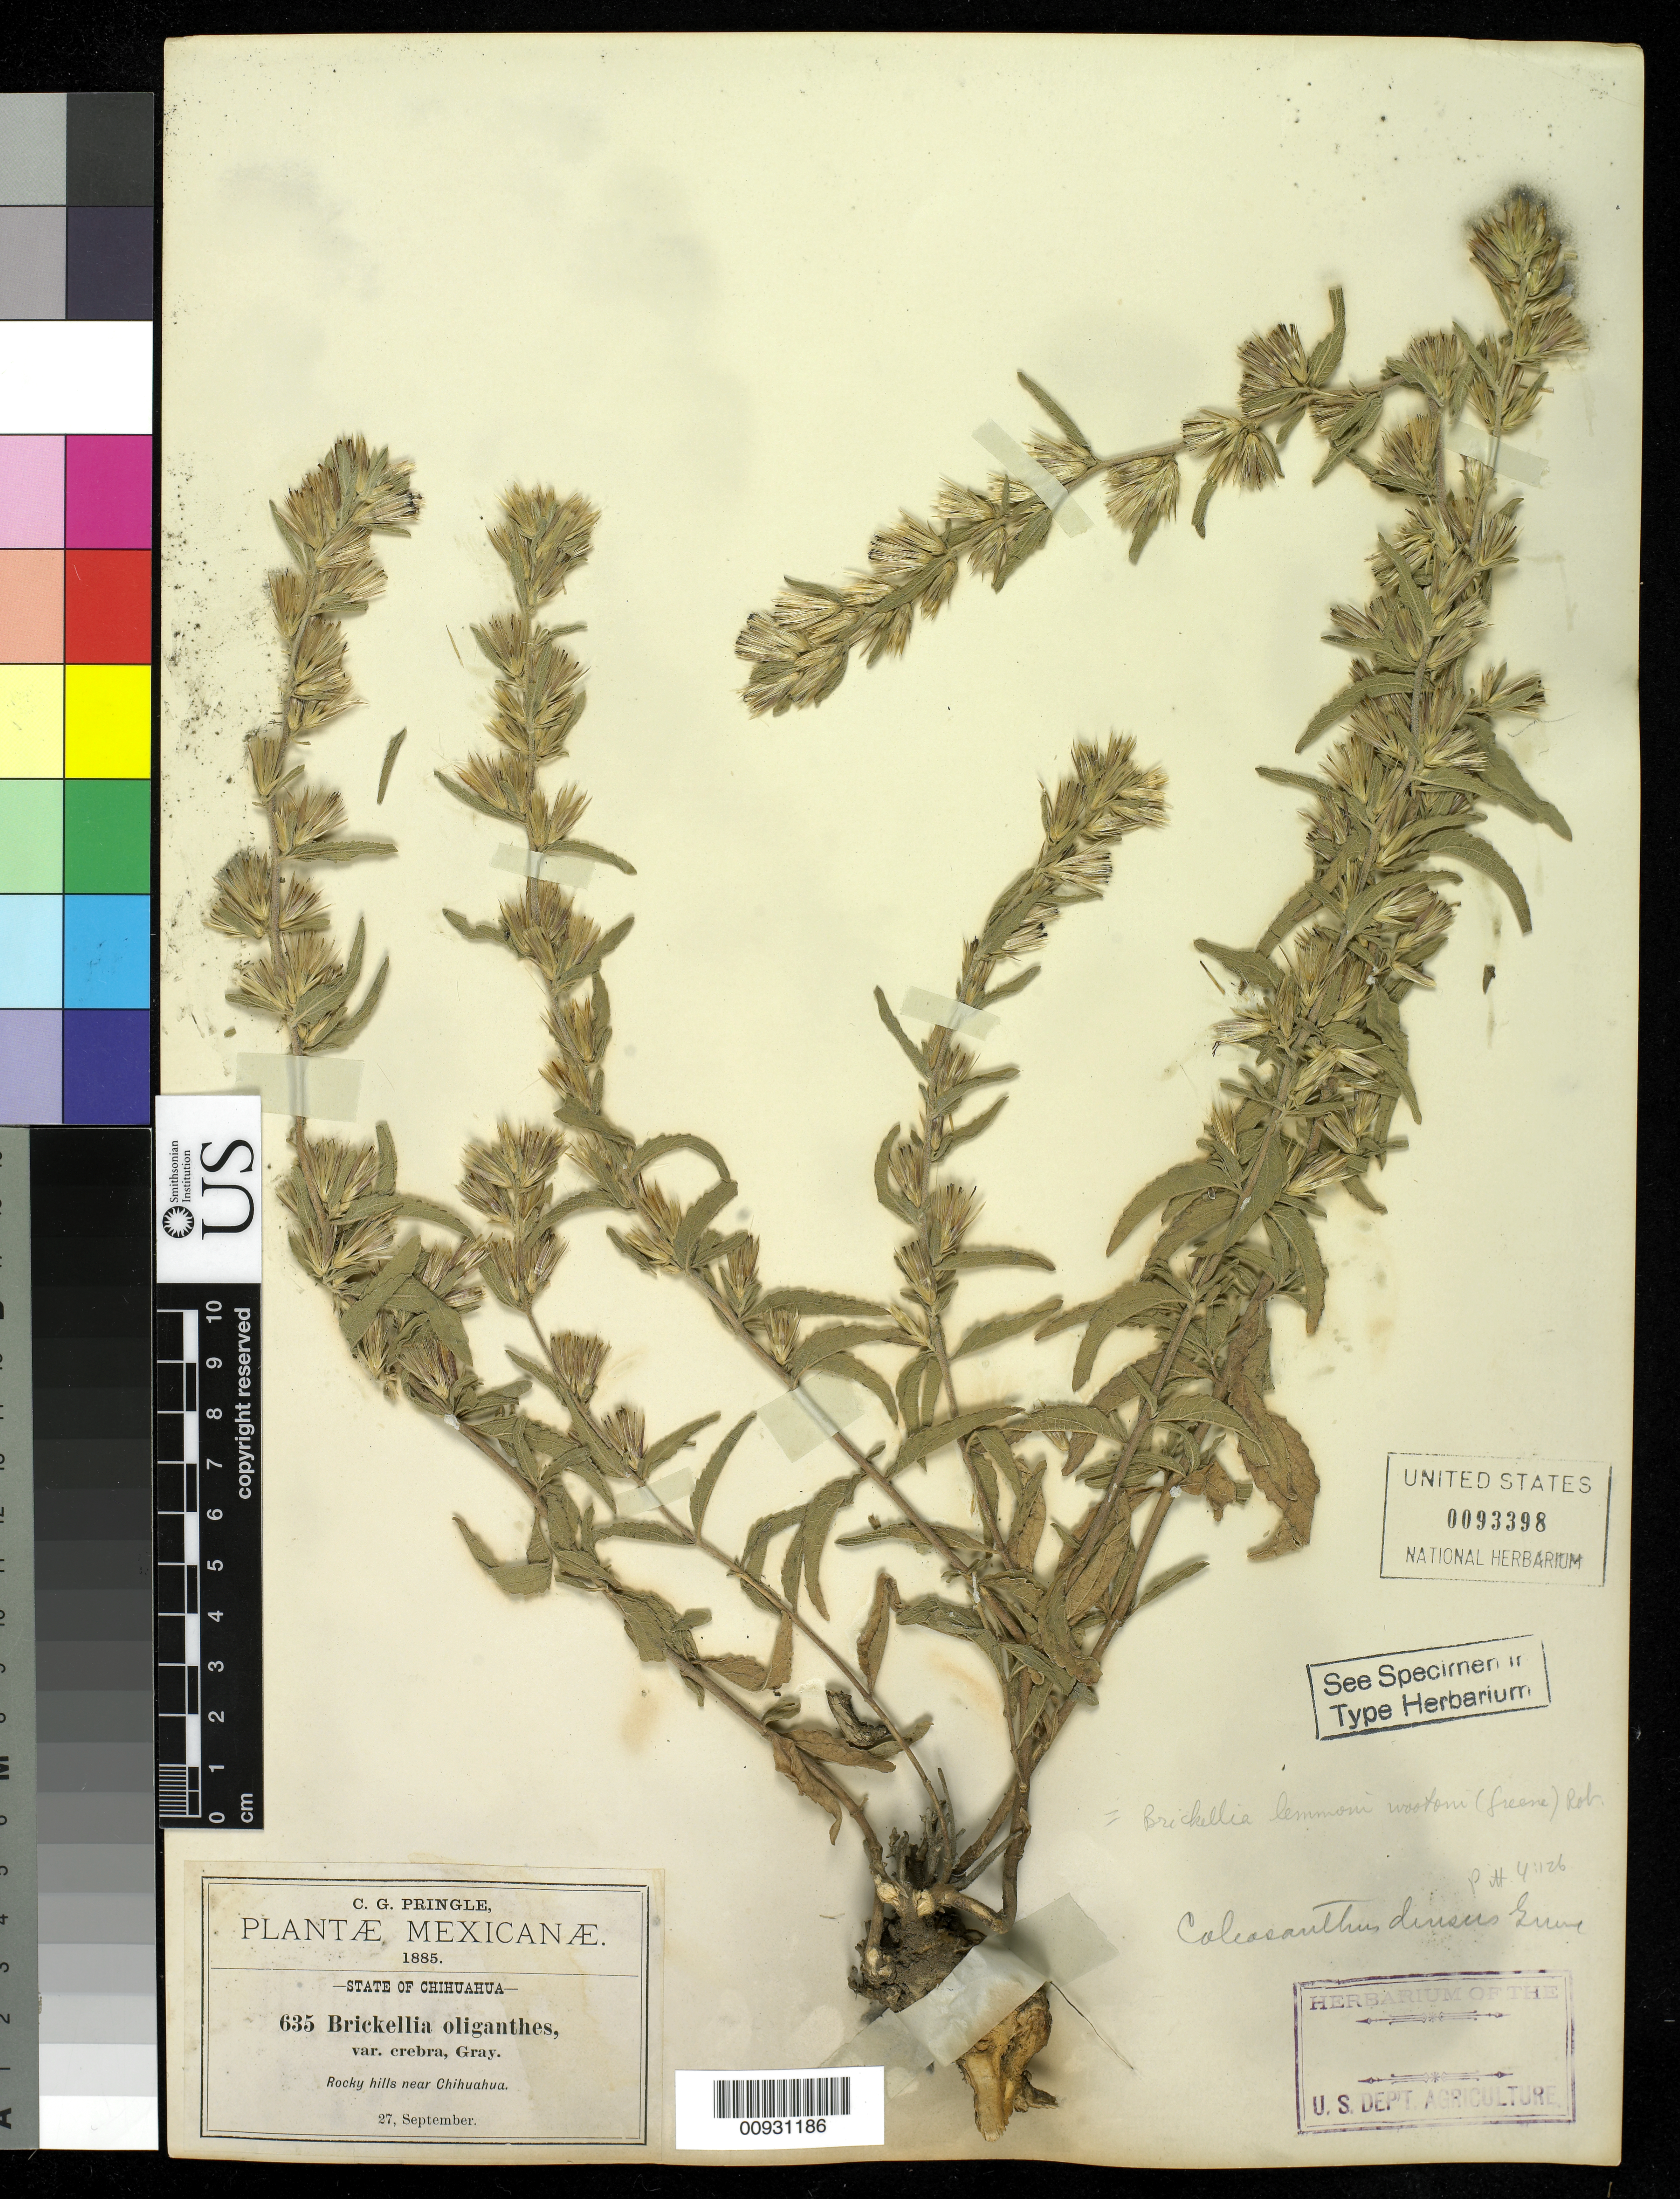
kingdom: Plantae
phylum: Tracheophyta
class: Magnoliopsida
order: Asterales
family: Asteraceae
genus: Coleosanthus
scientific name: Coleosanthus densus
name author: Greene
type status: Isotype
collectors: C. G. Pringle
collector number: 635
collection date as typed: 27 Sep 1885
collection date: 1885-09-27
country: Mexico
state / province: Chihuahua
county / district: Chihuahua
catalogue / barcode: US 93398